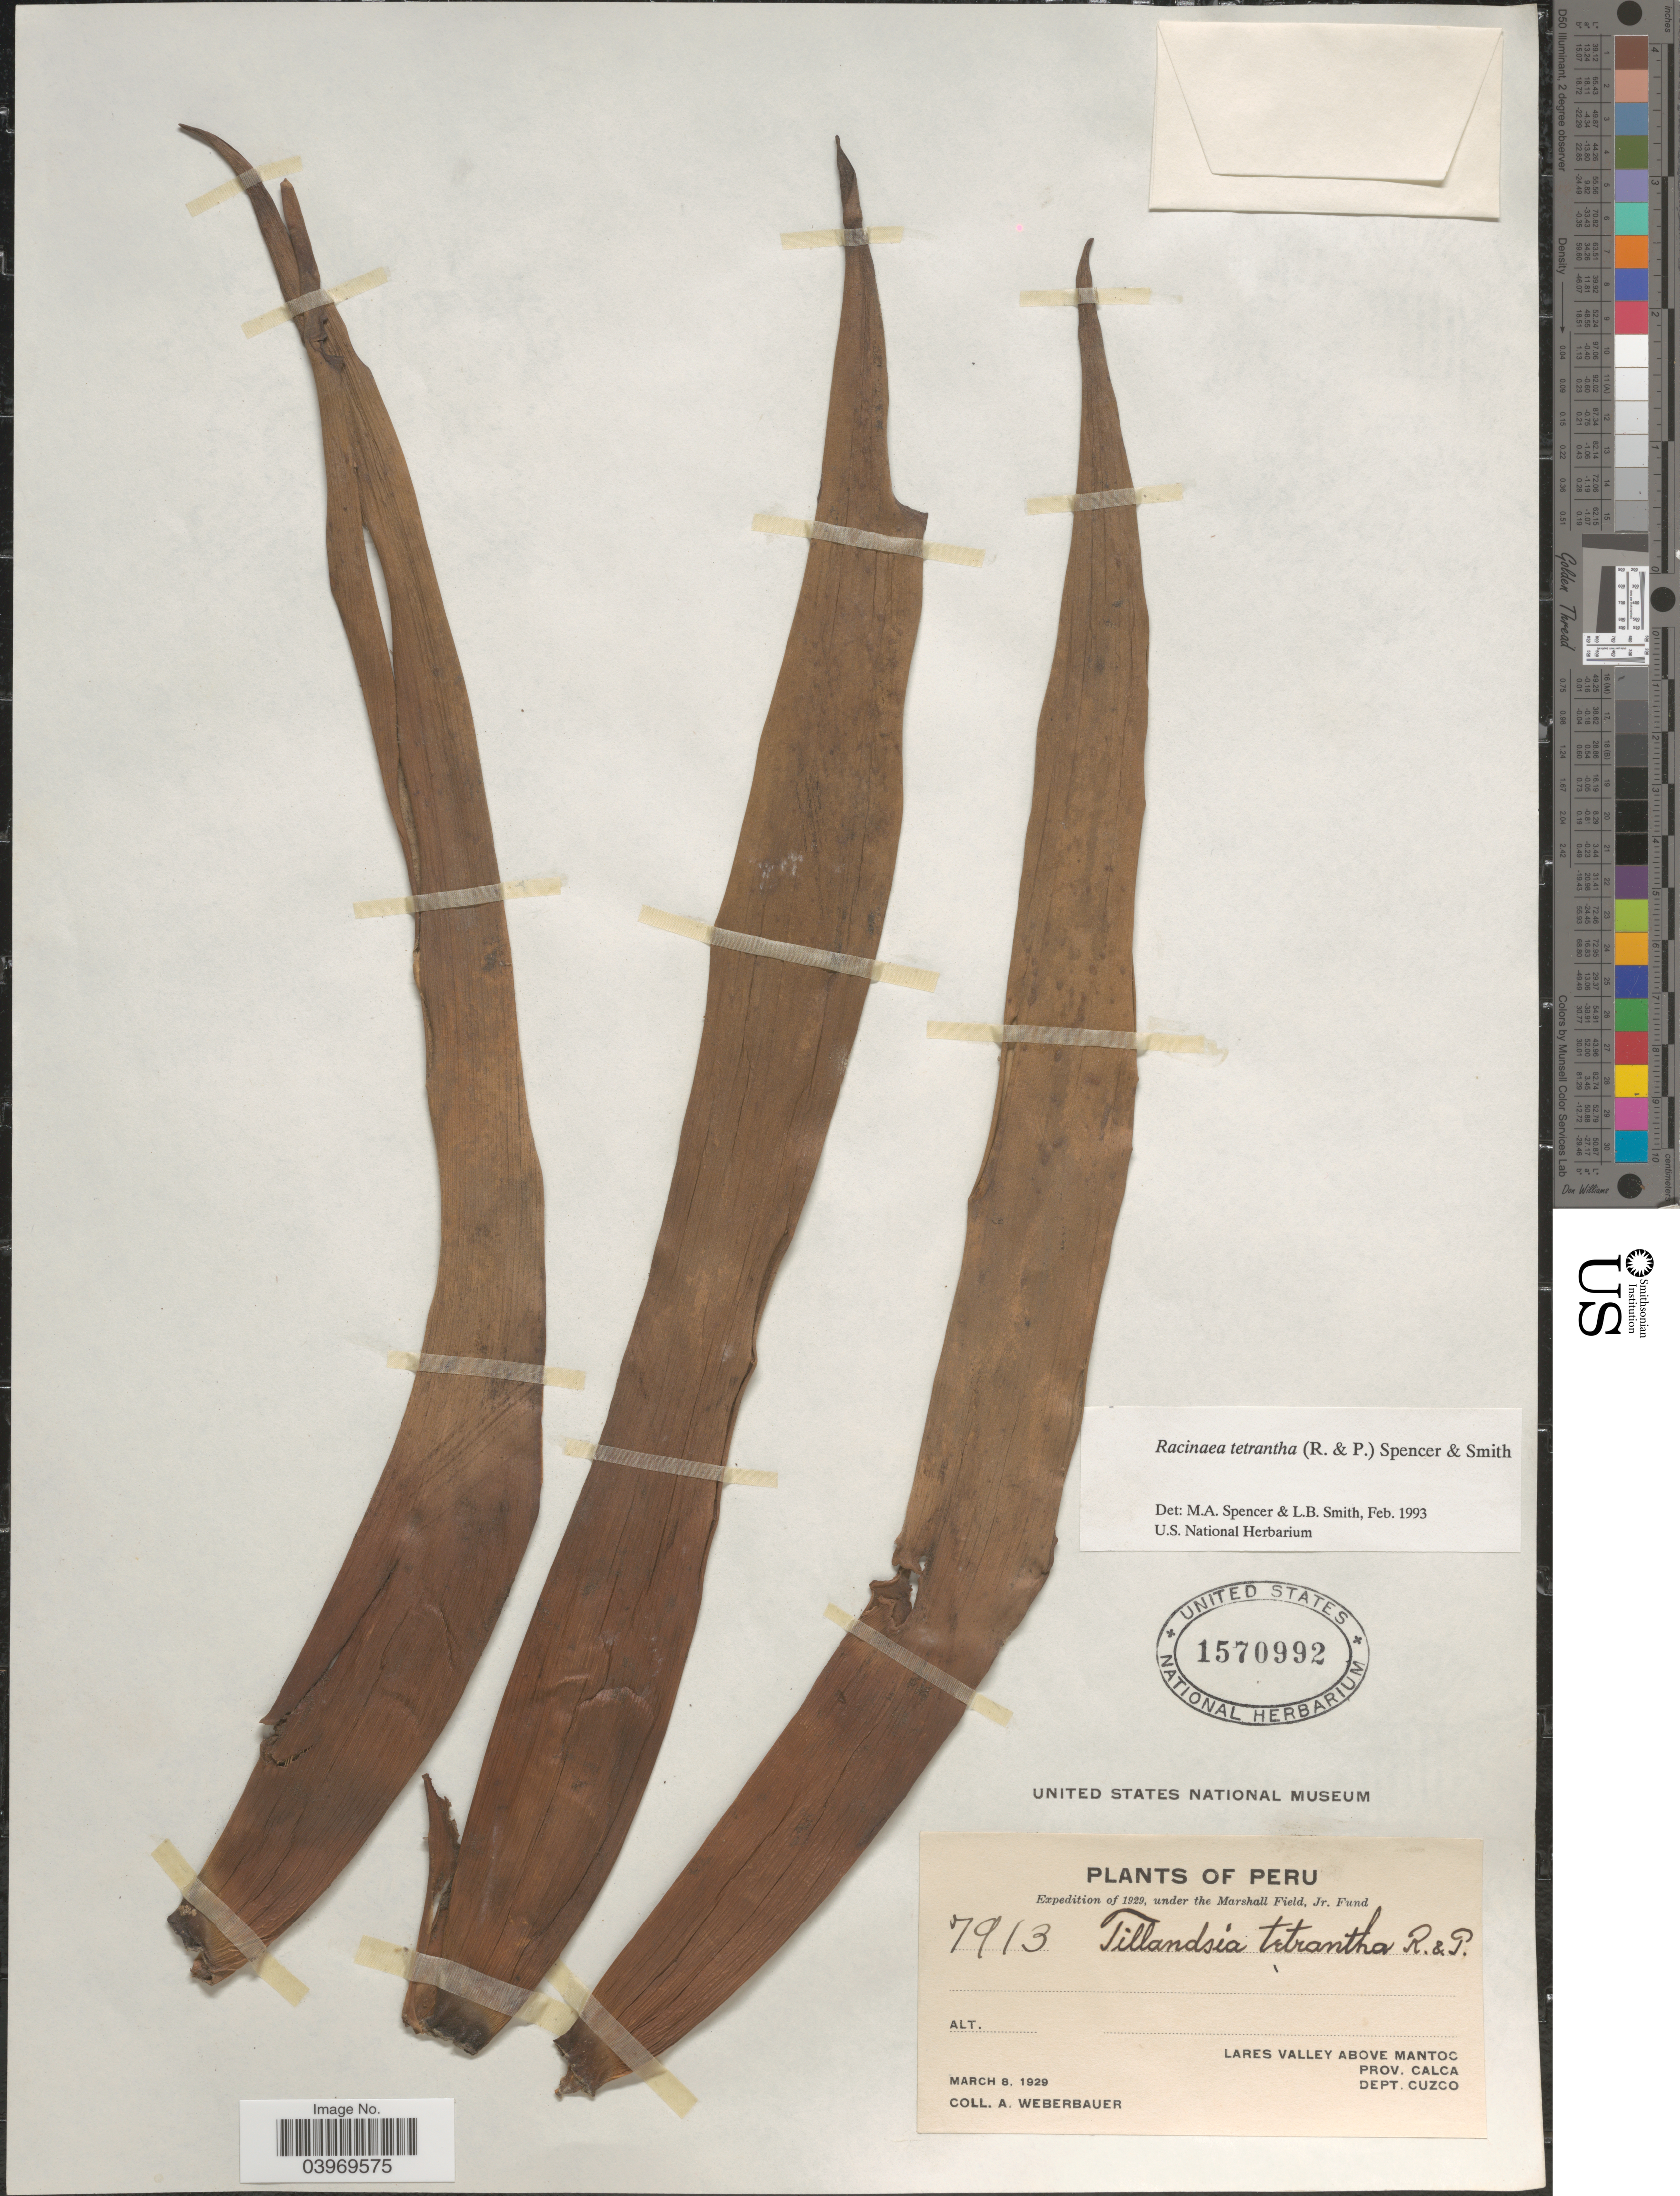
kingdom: Plantae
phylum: Tracheophyta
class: Liliopsida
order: Poales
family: Bromeliaceae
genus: Racinaea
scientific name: Racinaea tetrantha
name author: (Ruiz & Pav.) L.B. Sm.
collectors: A. Weberbauer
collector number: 7913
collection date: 1929-03-08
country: Peru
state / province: Cusco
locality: Lares Valley above Mantoc. Prov. Calca. Dept. Cuzco.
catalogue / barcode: US 1570992